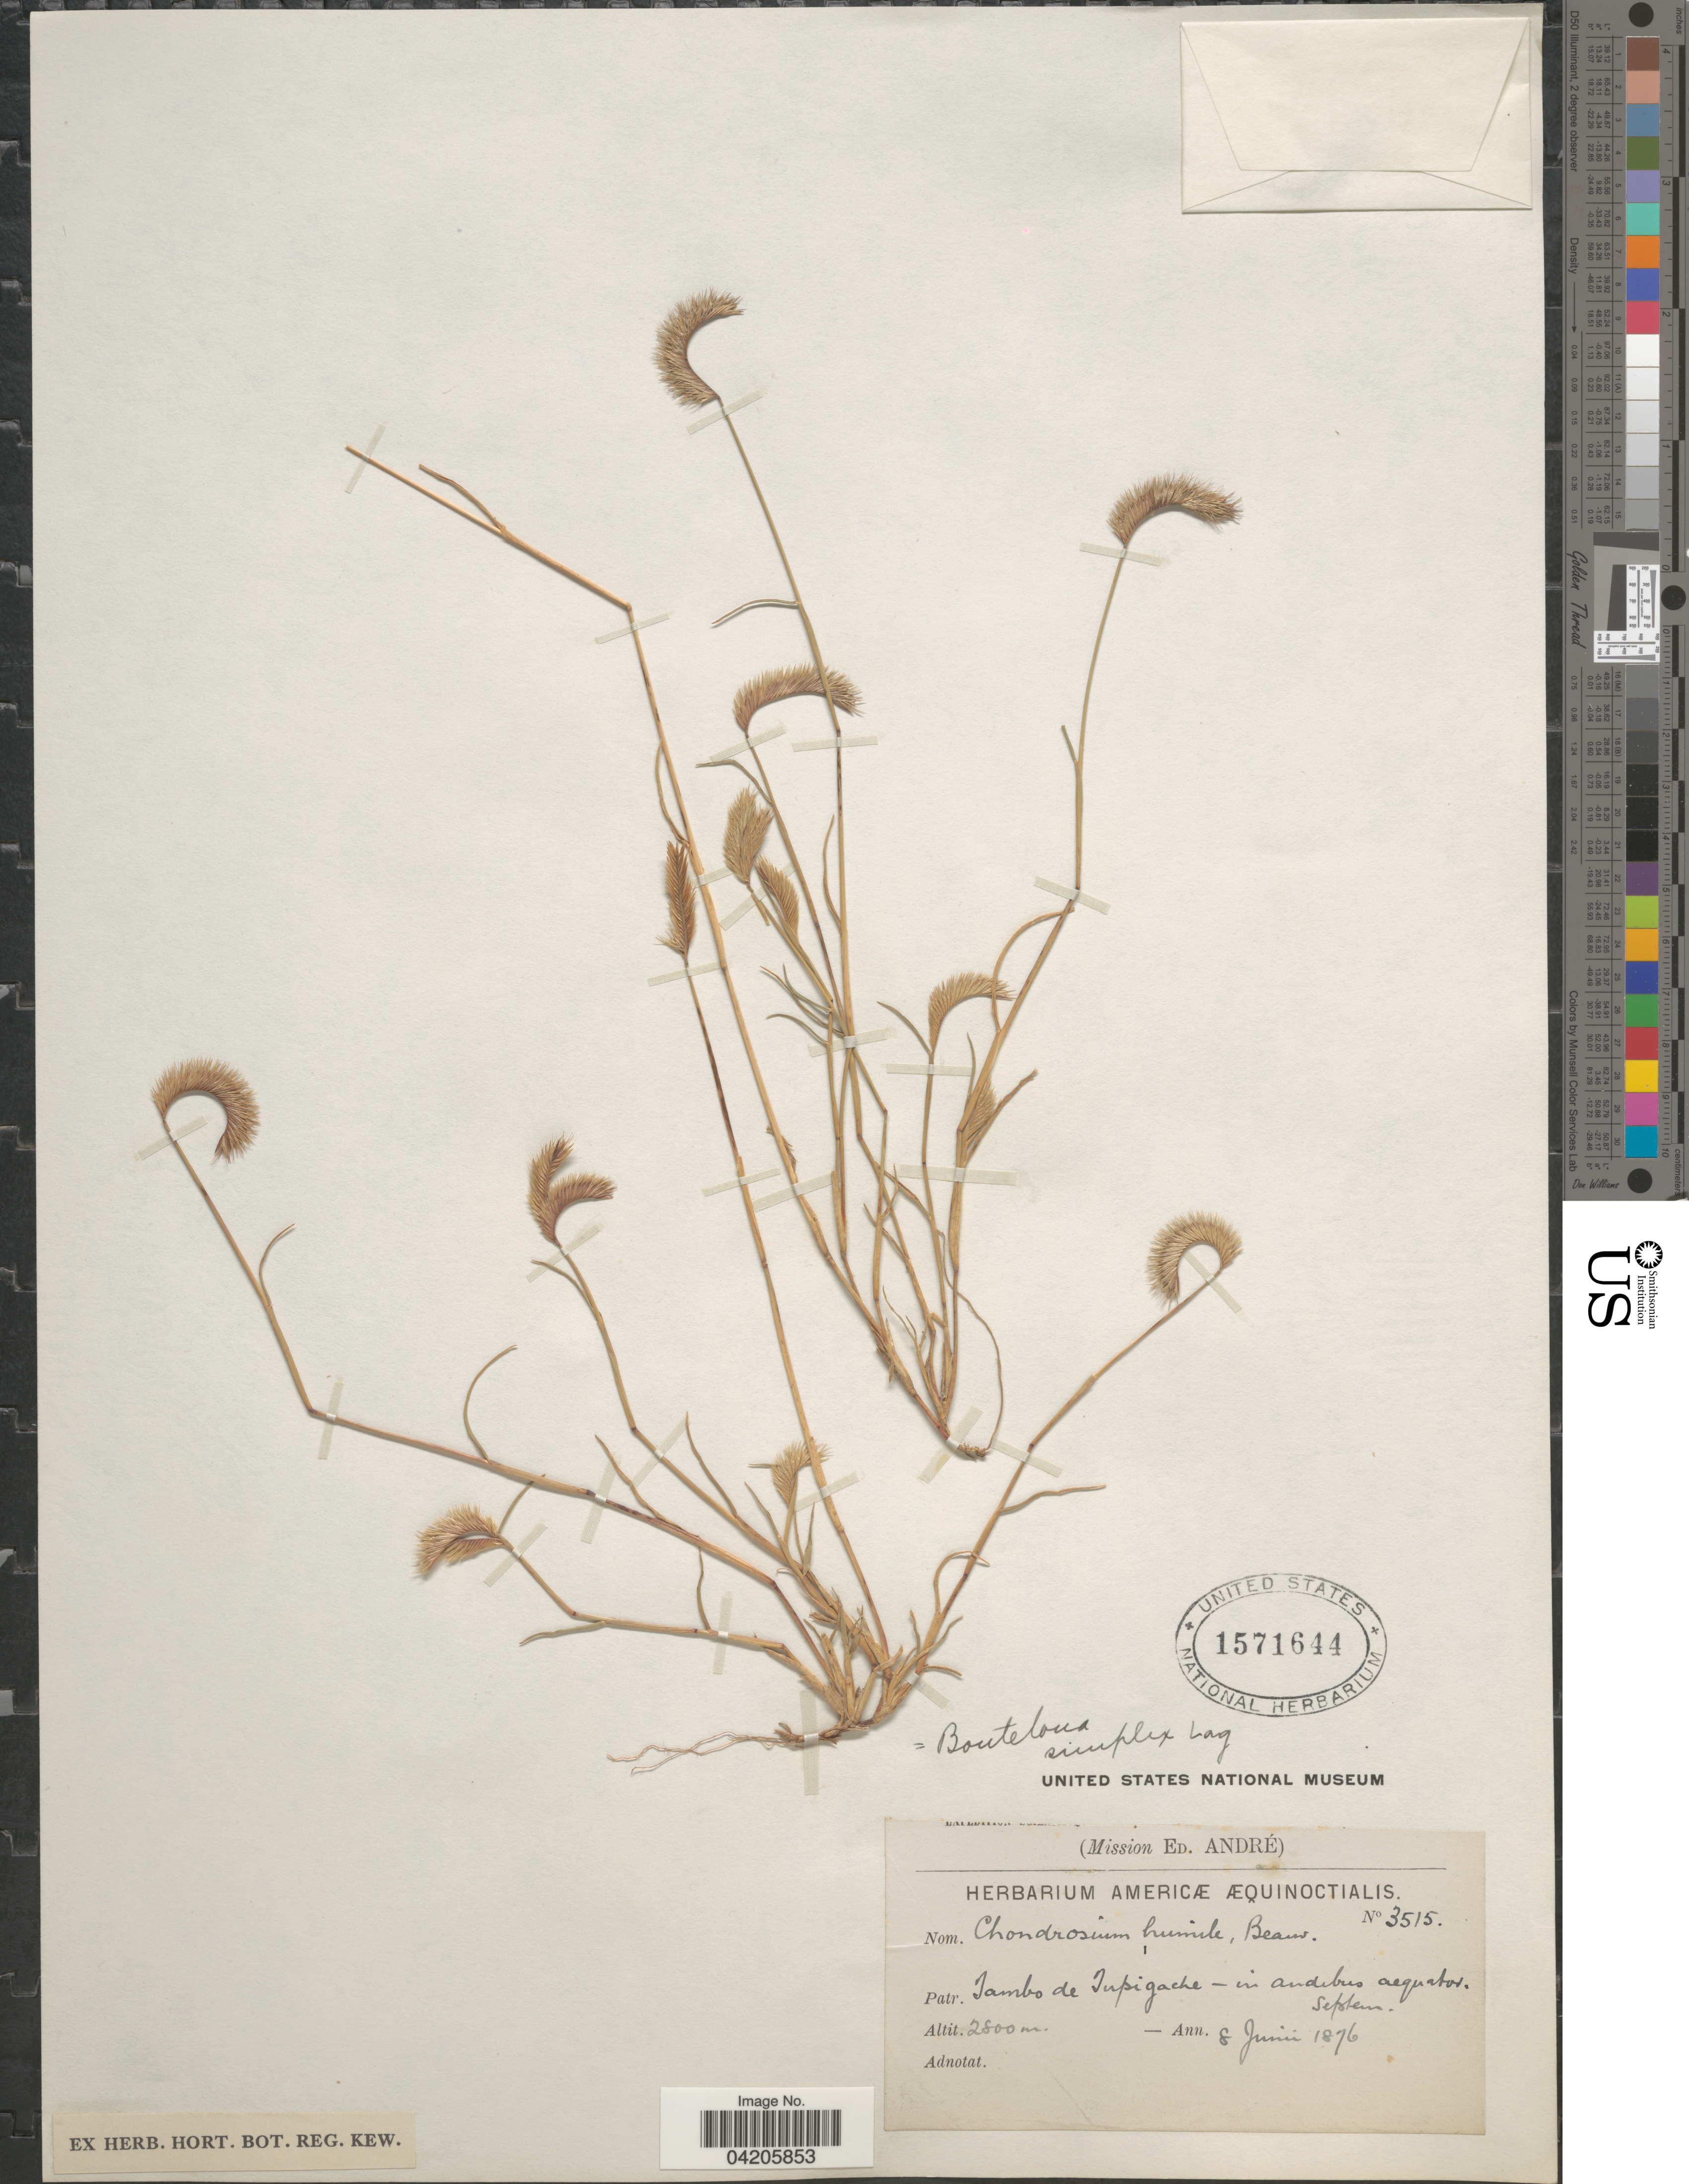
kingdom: Plantae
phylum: Tracheophyta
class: Liliopsida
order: Poales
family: Poaceae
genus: Bouteloua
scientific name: Bouteloua simplex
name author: Lag.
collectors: É. F. André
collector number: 3515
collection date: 1876-06-08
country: Ecuador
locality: Tambo de Tupigache - in andibus aequator. Septem.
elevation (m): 2800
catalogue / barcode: US 1571644